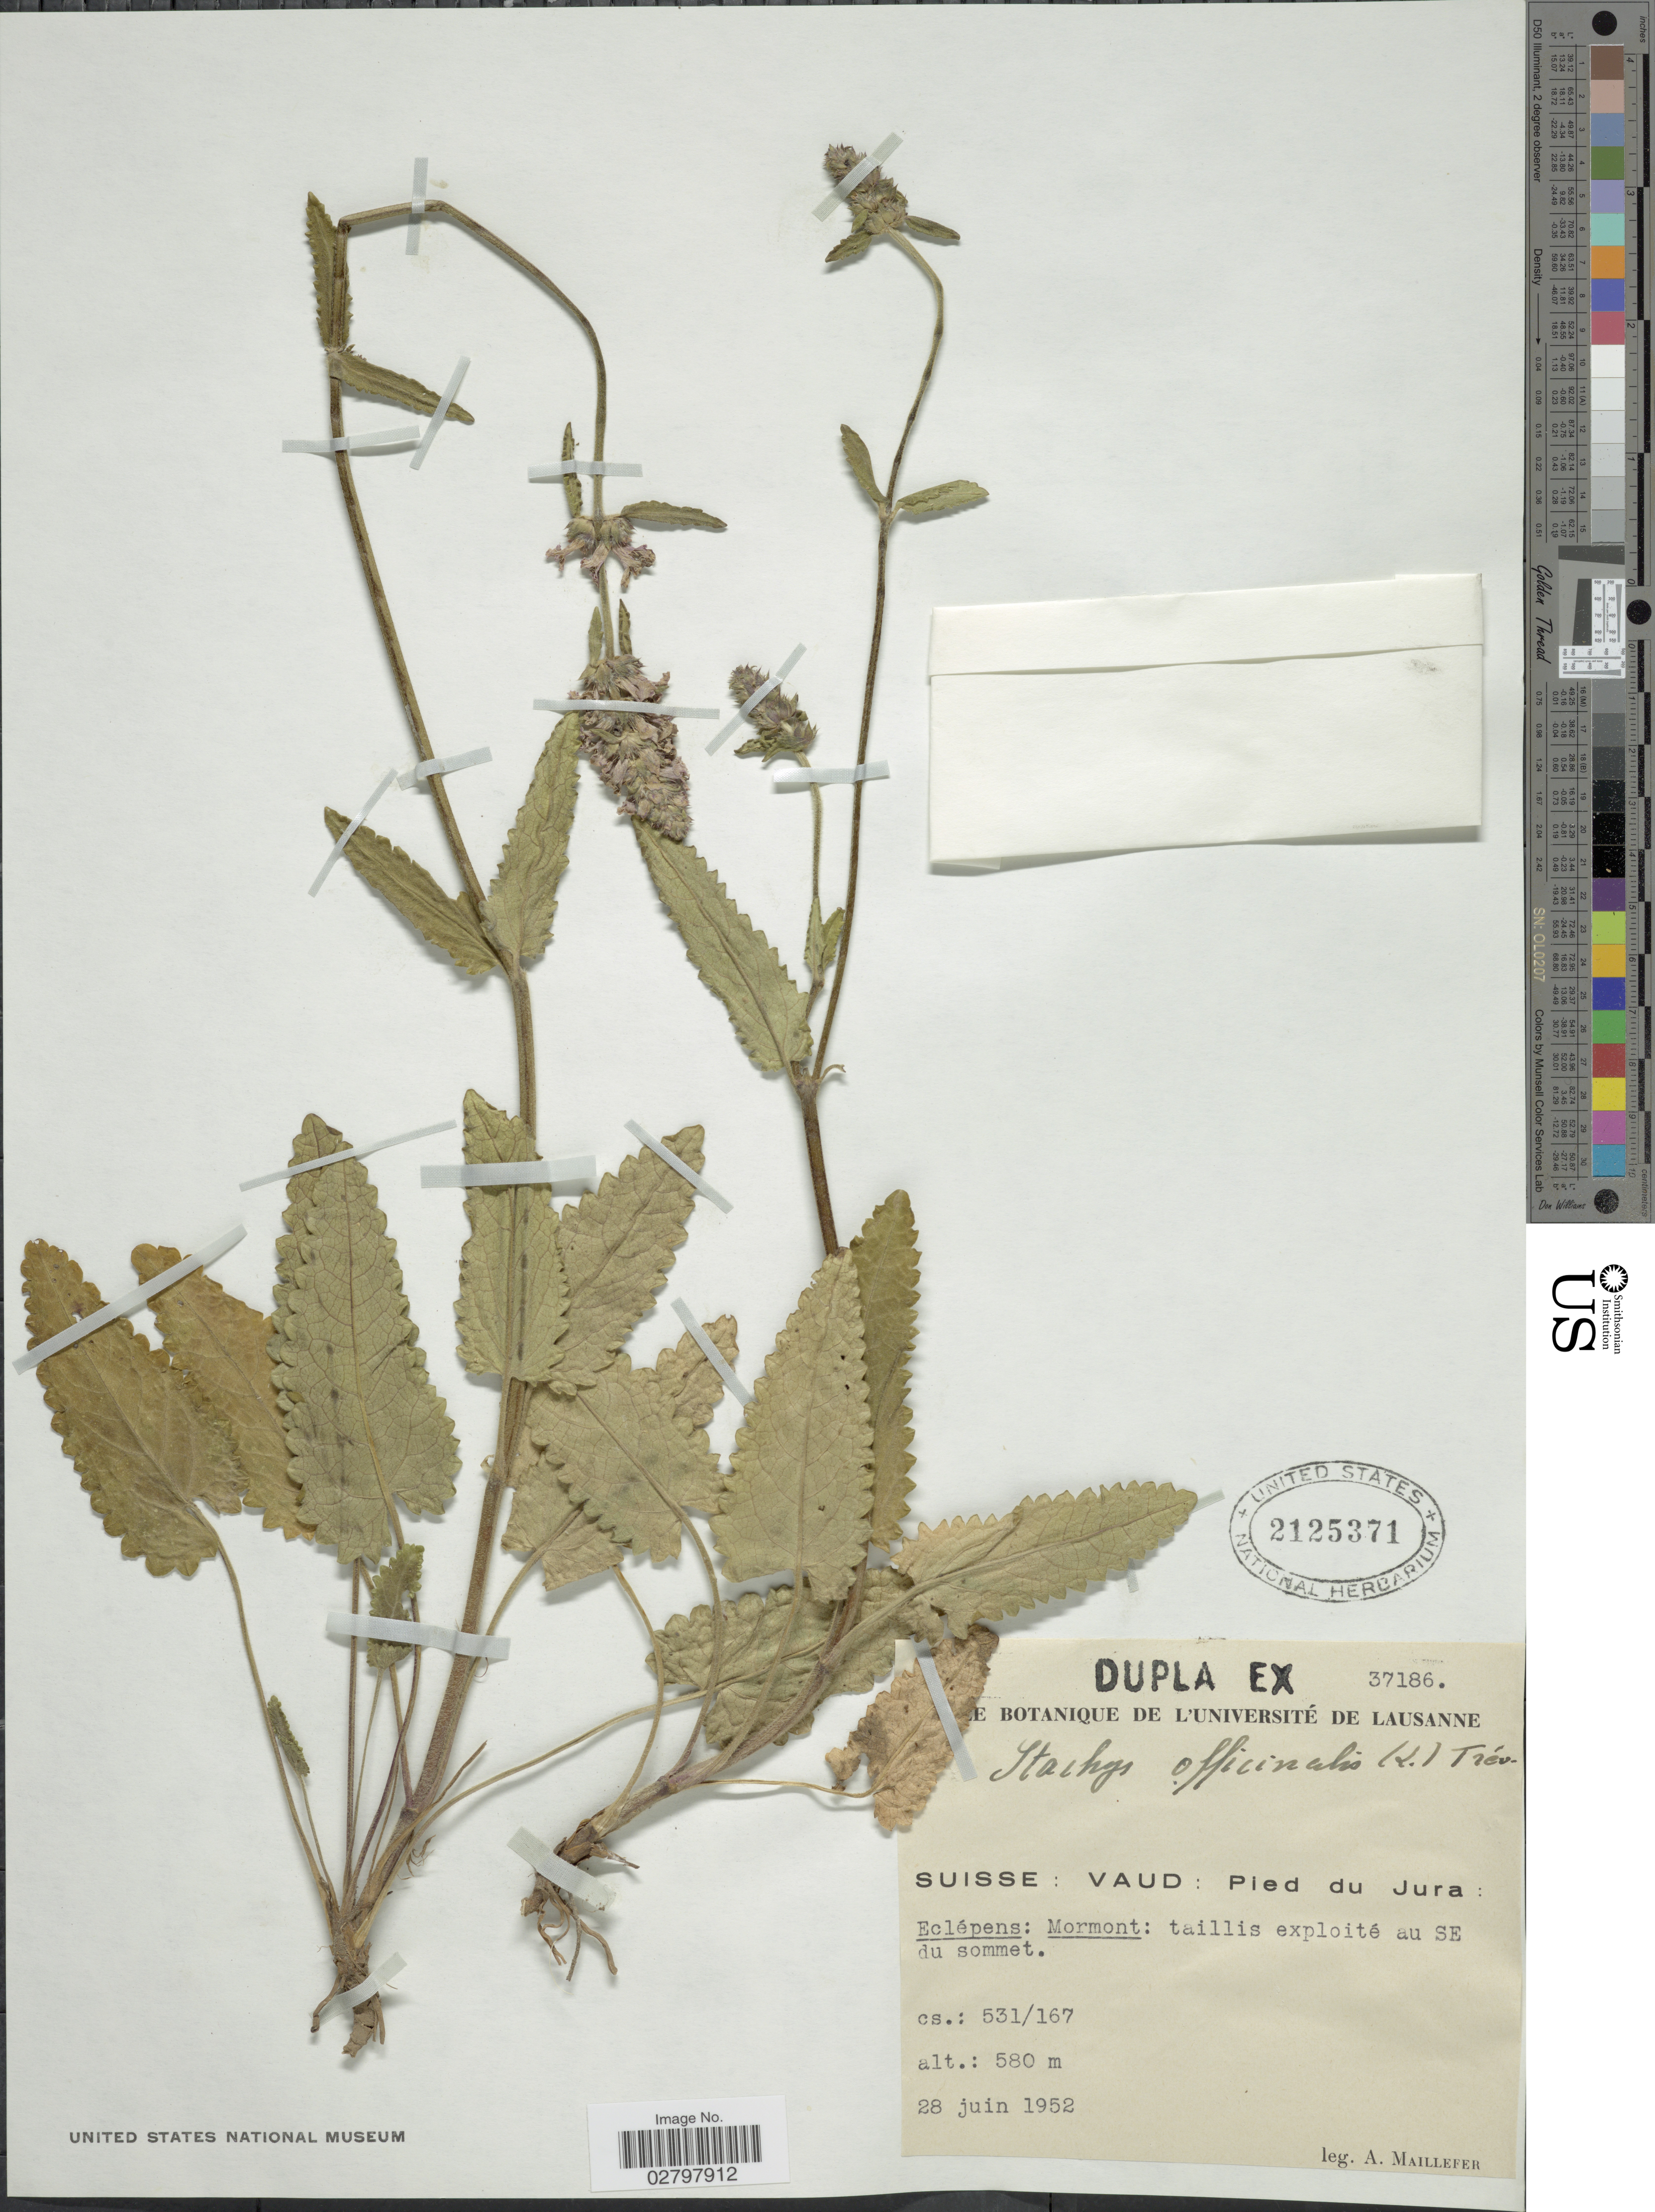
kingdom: Plantae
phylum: Tracheophyta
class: Magnoliopsida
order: Lamiales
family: Lamiaceae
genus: Stachys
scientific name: Stachys officinalis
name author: (L.) Trevis.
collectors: A. Maillefer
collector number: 37186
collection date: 1952-06-28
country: Switzerland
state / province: Vaud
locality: Suisse: Pied du Jura: Eclépens: Mormont: taillis exploité au SE du sommet.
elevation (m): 580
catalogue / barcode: US 2125371